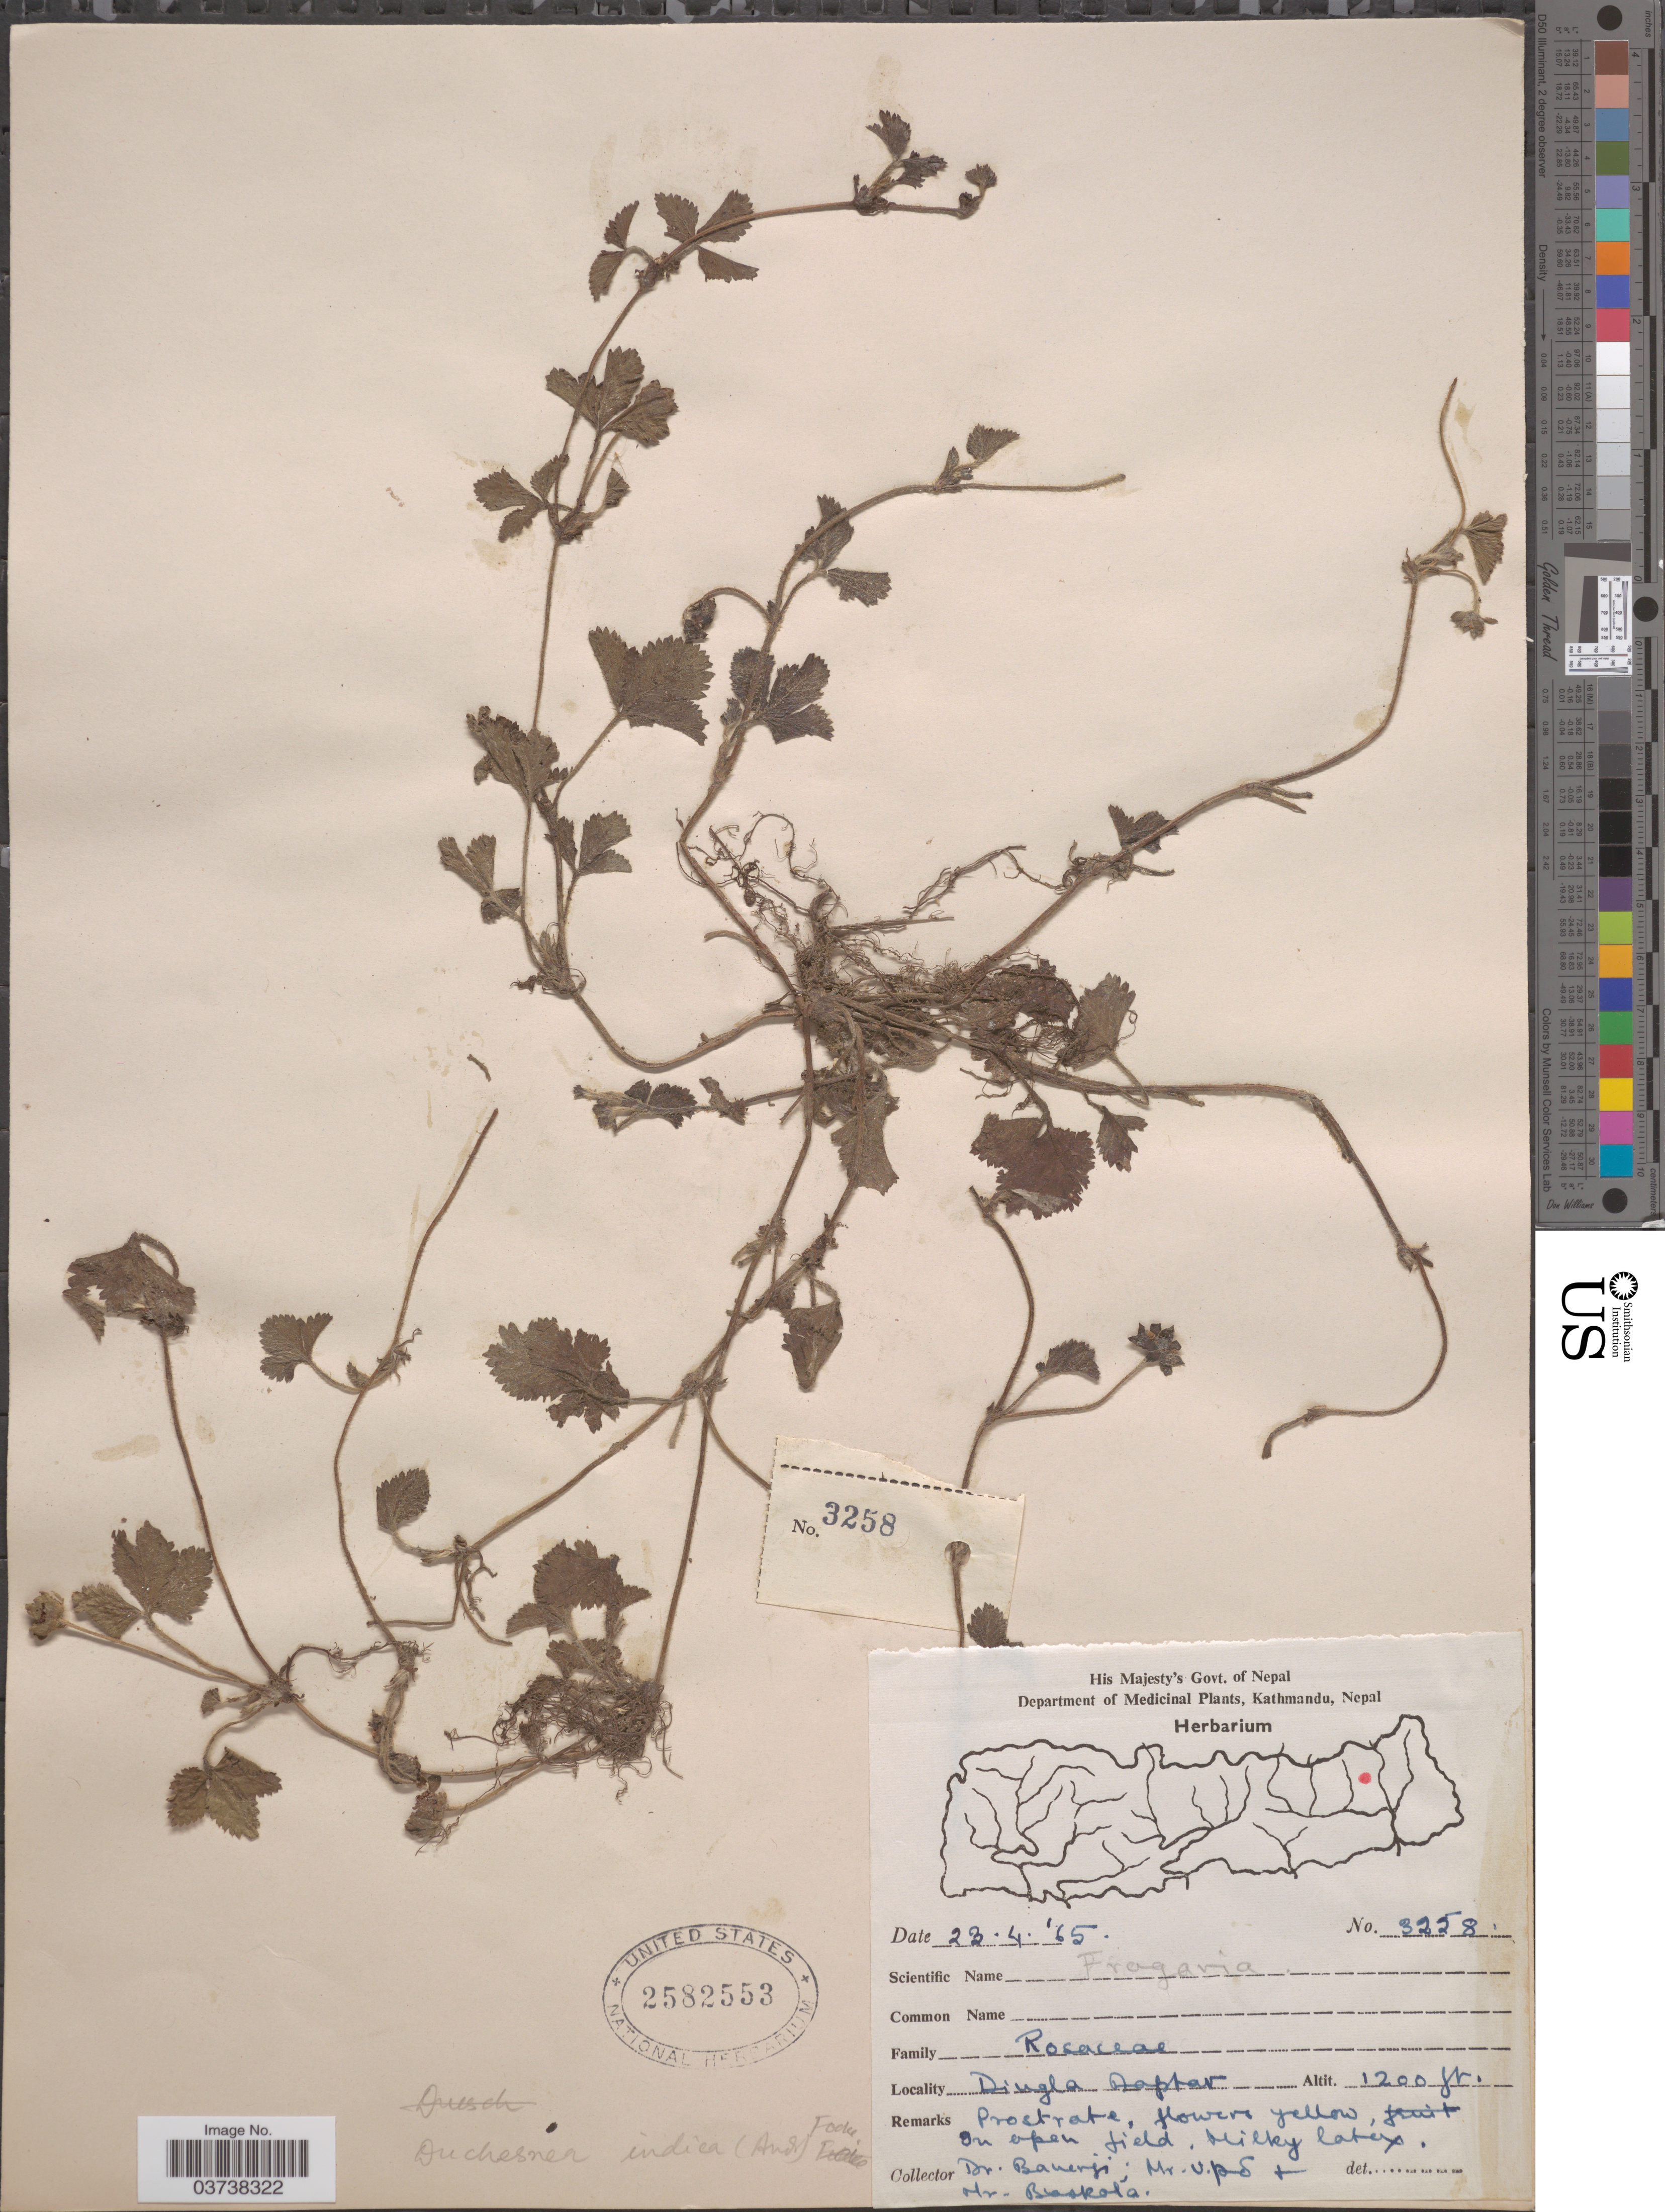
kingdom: Plantae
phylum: Tracheophyta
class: Magnoliopsida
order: Rosales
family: Rosaceae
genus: Potentilla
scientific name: Potentilla indica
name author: (Andrews) Th. Wolf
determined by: Strong, Mark T., (BOT), Smithsonian Institution - National Museum of Natural History (UNITED STATES)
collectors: -. Banerji, Collector illegible & Baskola, --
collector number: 3258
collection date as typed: Transcribed d/m/y: 23/4/65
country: Nepal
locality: Dingla Daptar.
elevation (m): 366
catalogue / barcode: US 2582553